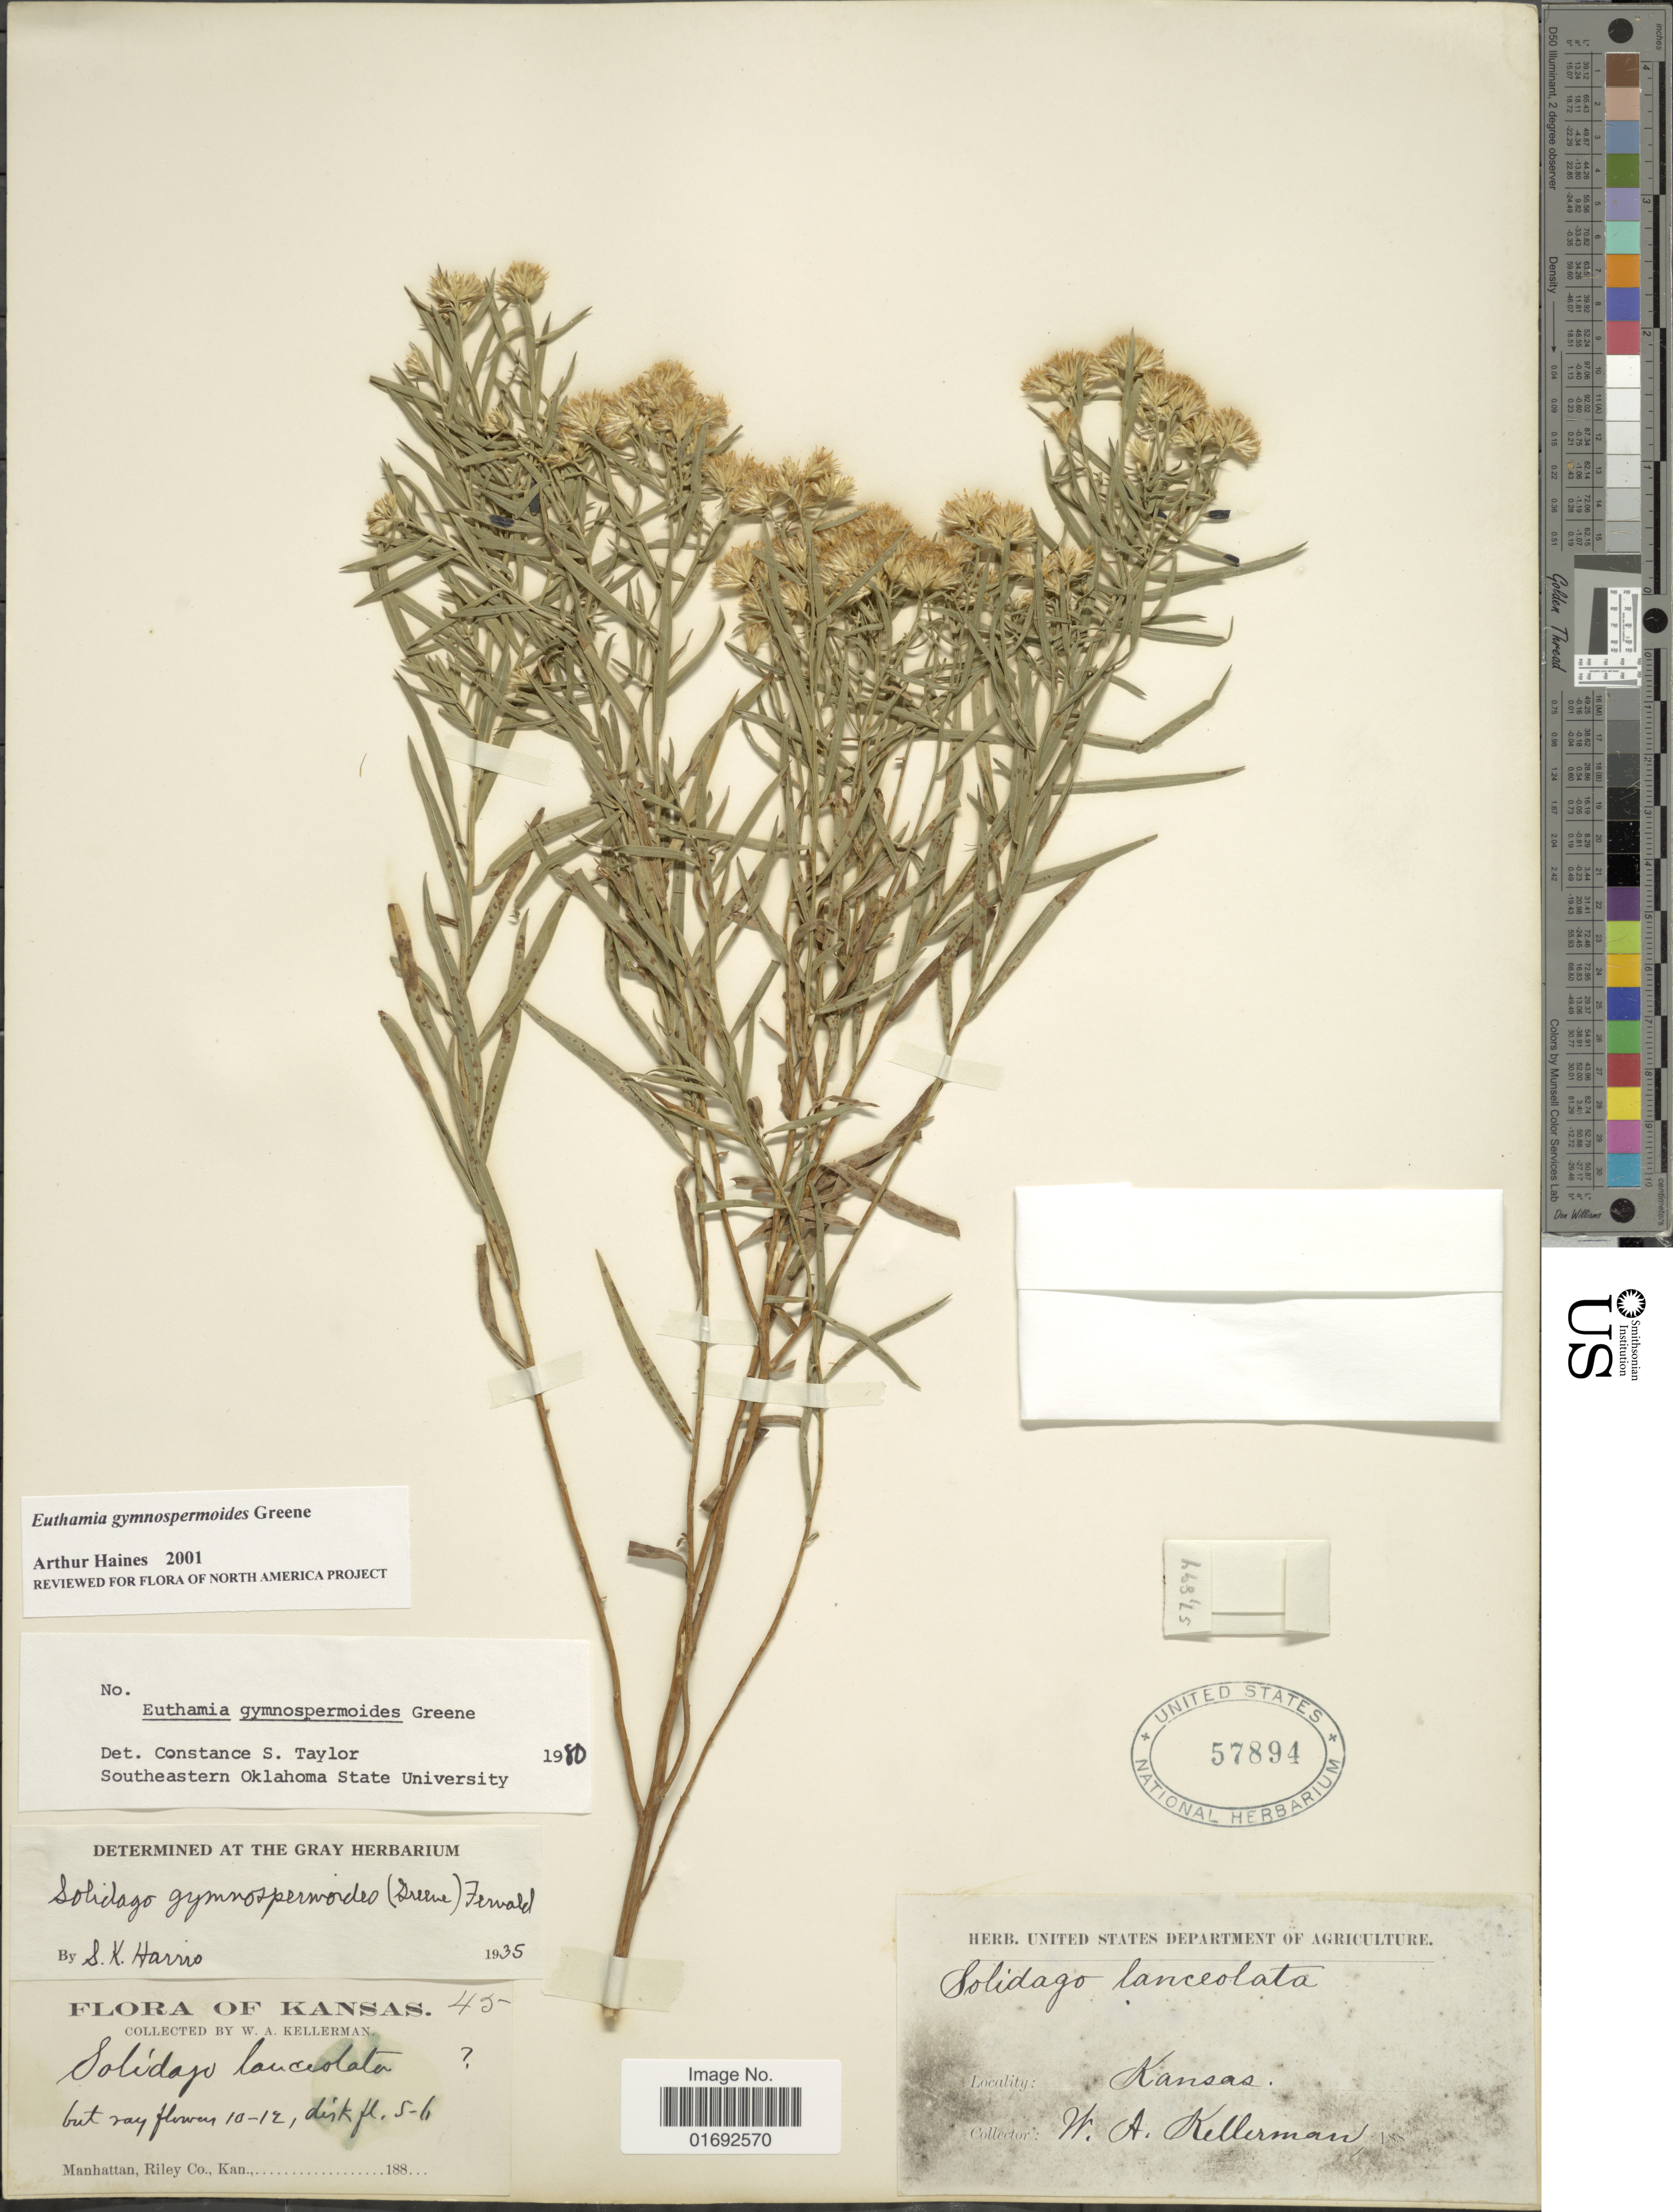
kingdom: Plantae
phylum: Tracheophyta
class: Magnoliopsida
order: Asterales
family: Asteraceae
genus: Euthamia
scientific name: Euthamia gymnospermoides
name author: Greene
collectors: W. Kellerman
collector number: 45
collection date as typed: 188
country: United States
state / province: Kansas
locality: Manhattan, Riley Co., Kan.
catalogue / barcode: US 57894